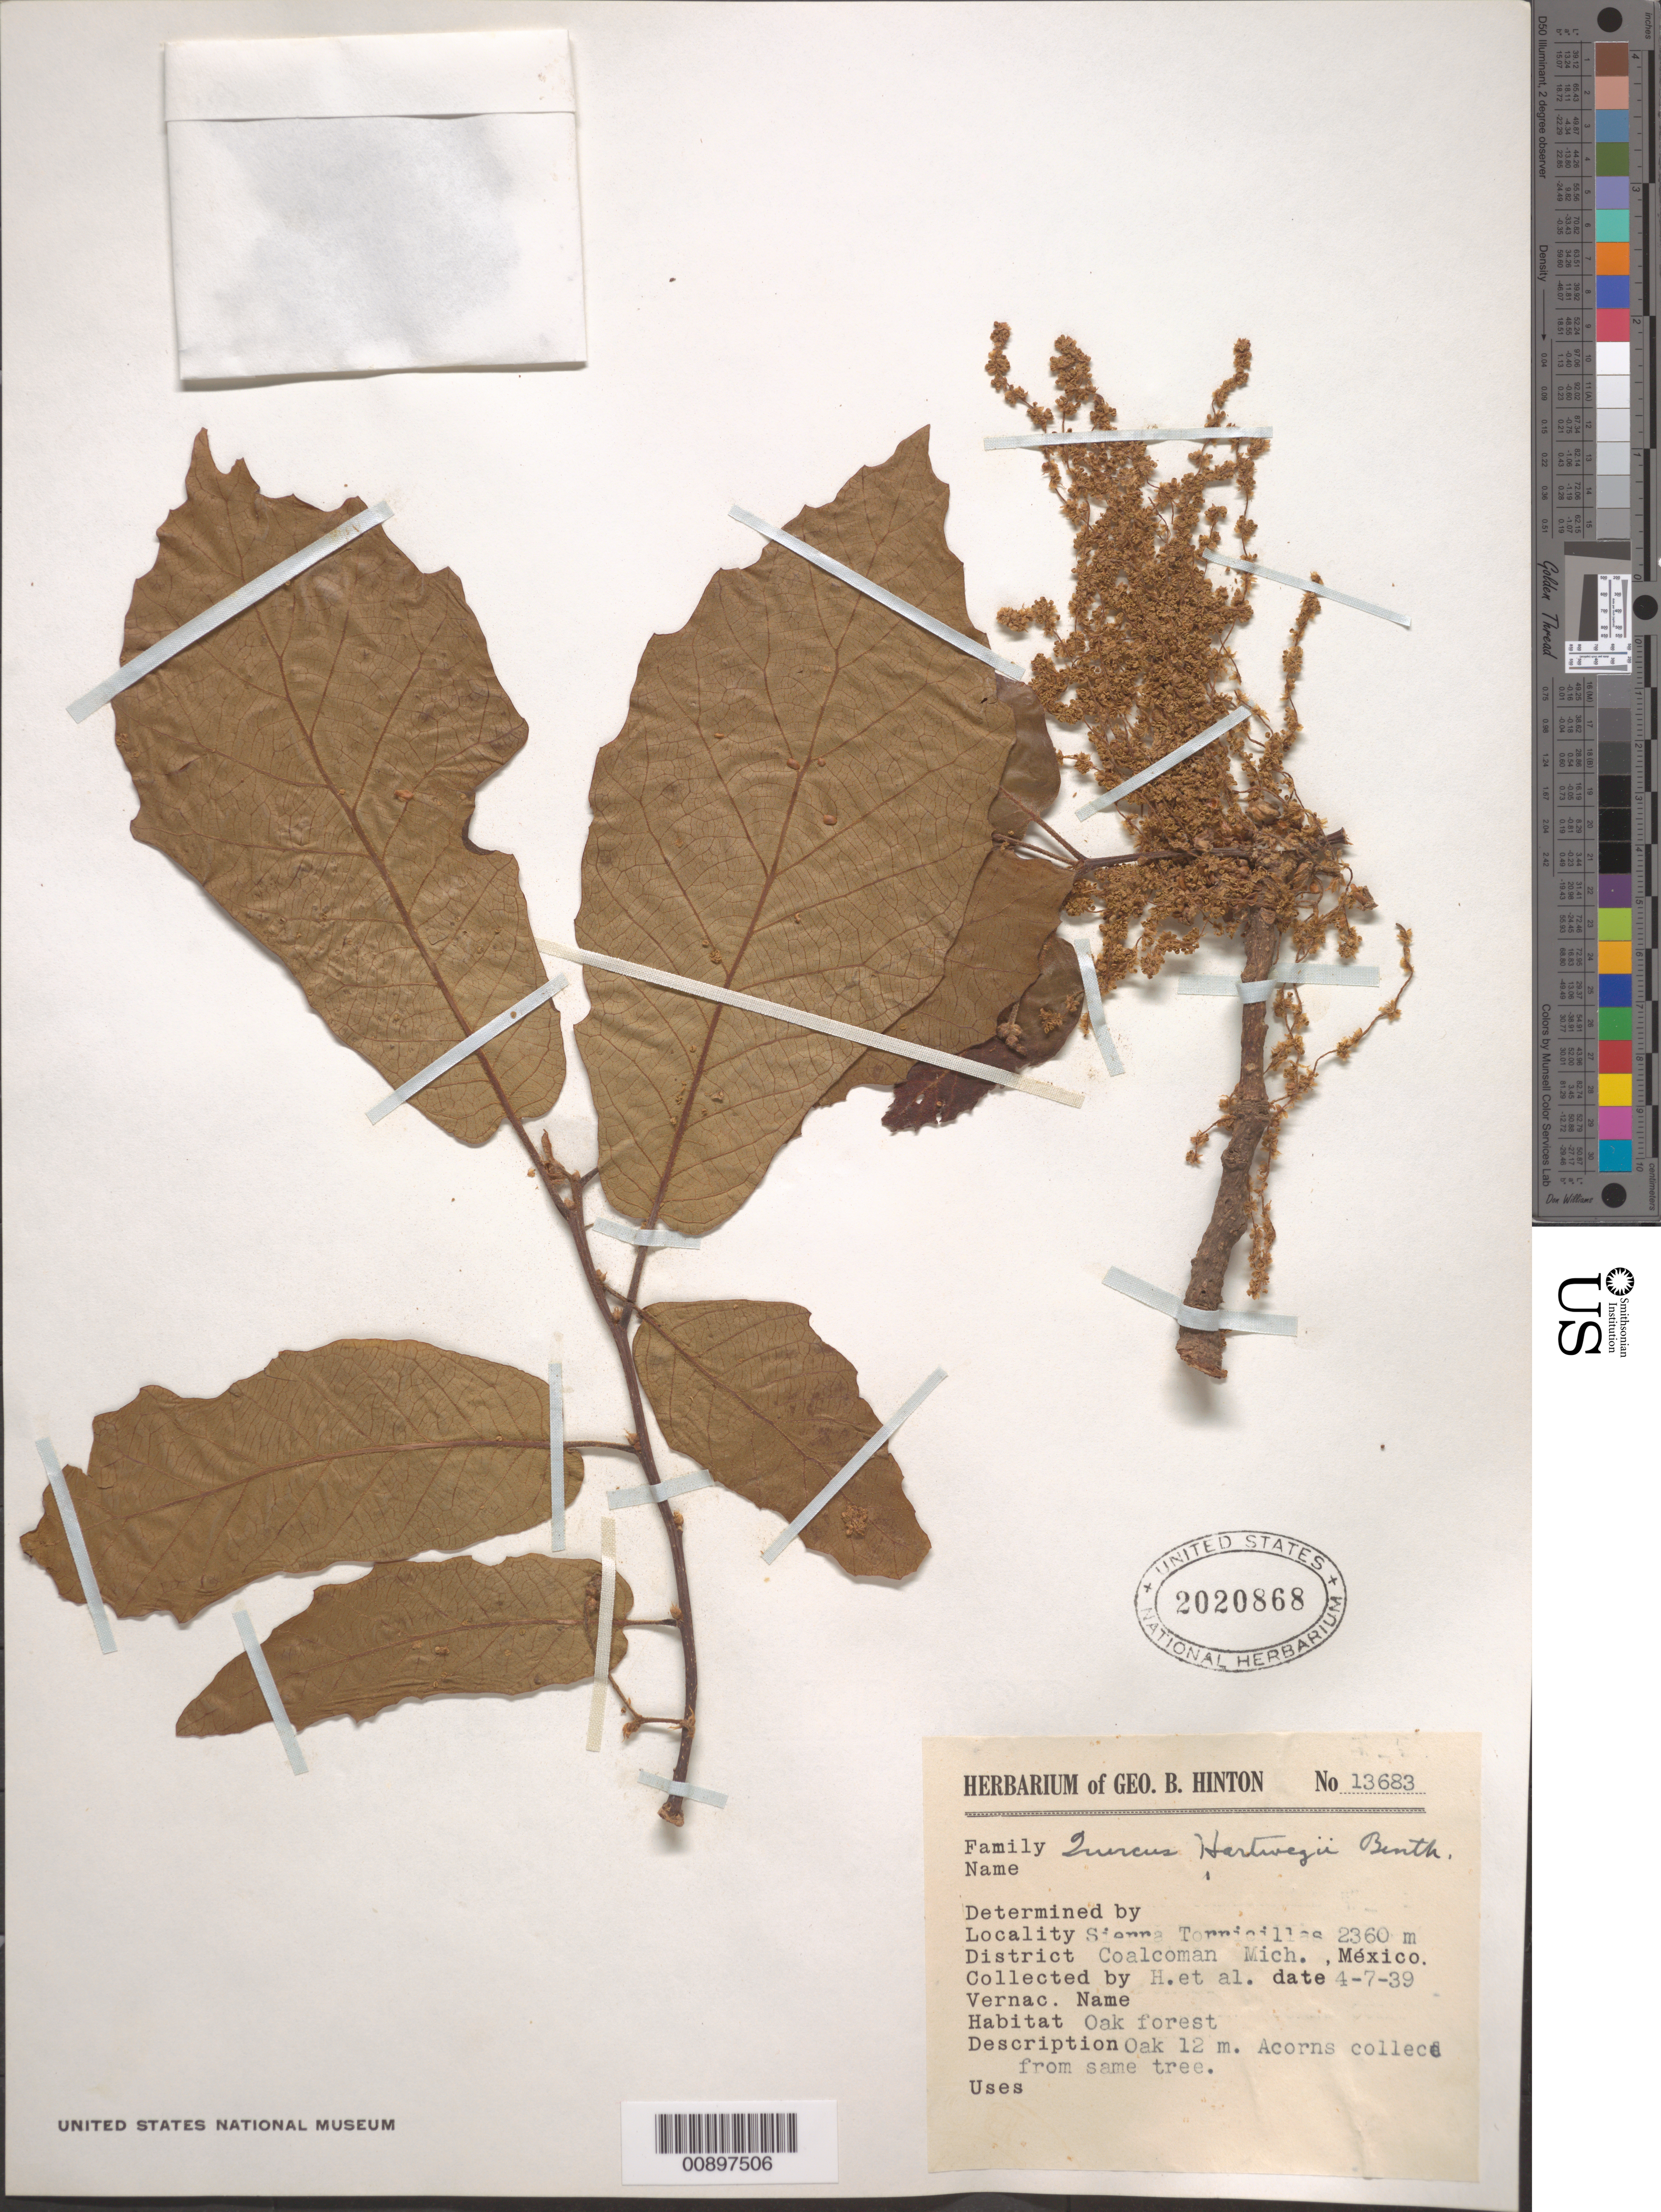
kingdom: Plantae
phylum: Tracheophyta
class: Magnoliopsida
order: Fagales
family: Fagaceae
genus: Quercus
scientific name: Quercus hartwegii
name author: Benth.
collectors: G. B. Hinton & et al.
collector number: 13683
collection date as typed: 07 Apr 1939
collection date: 1939-04-07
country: Mexico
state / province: Michoacán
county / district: Coalcomán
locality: Sierra de Torricillas, District Coalcomán, Michoacán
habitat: Oak forest.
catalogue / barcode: US 2020868